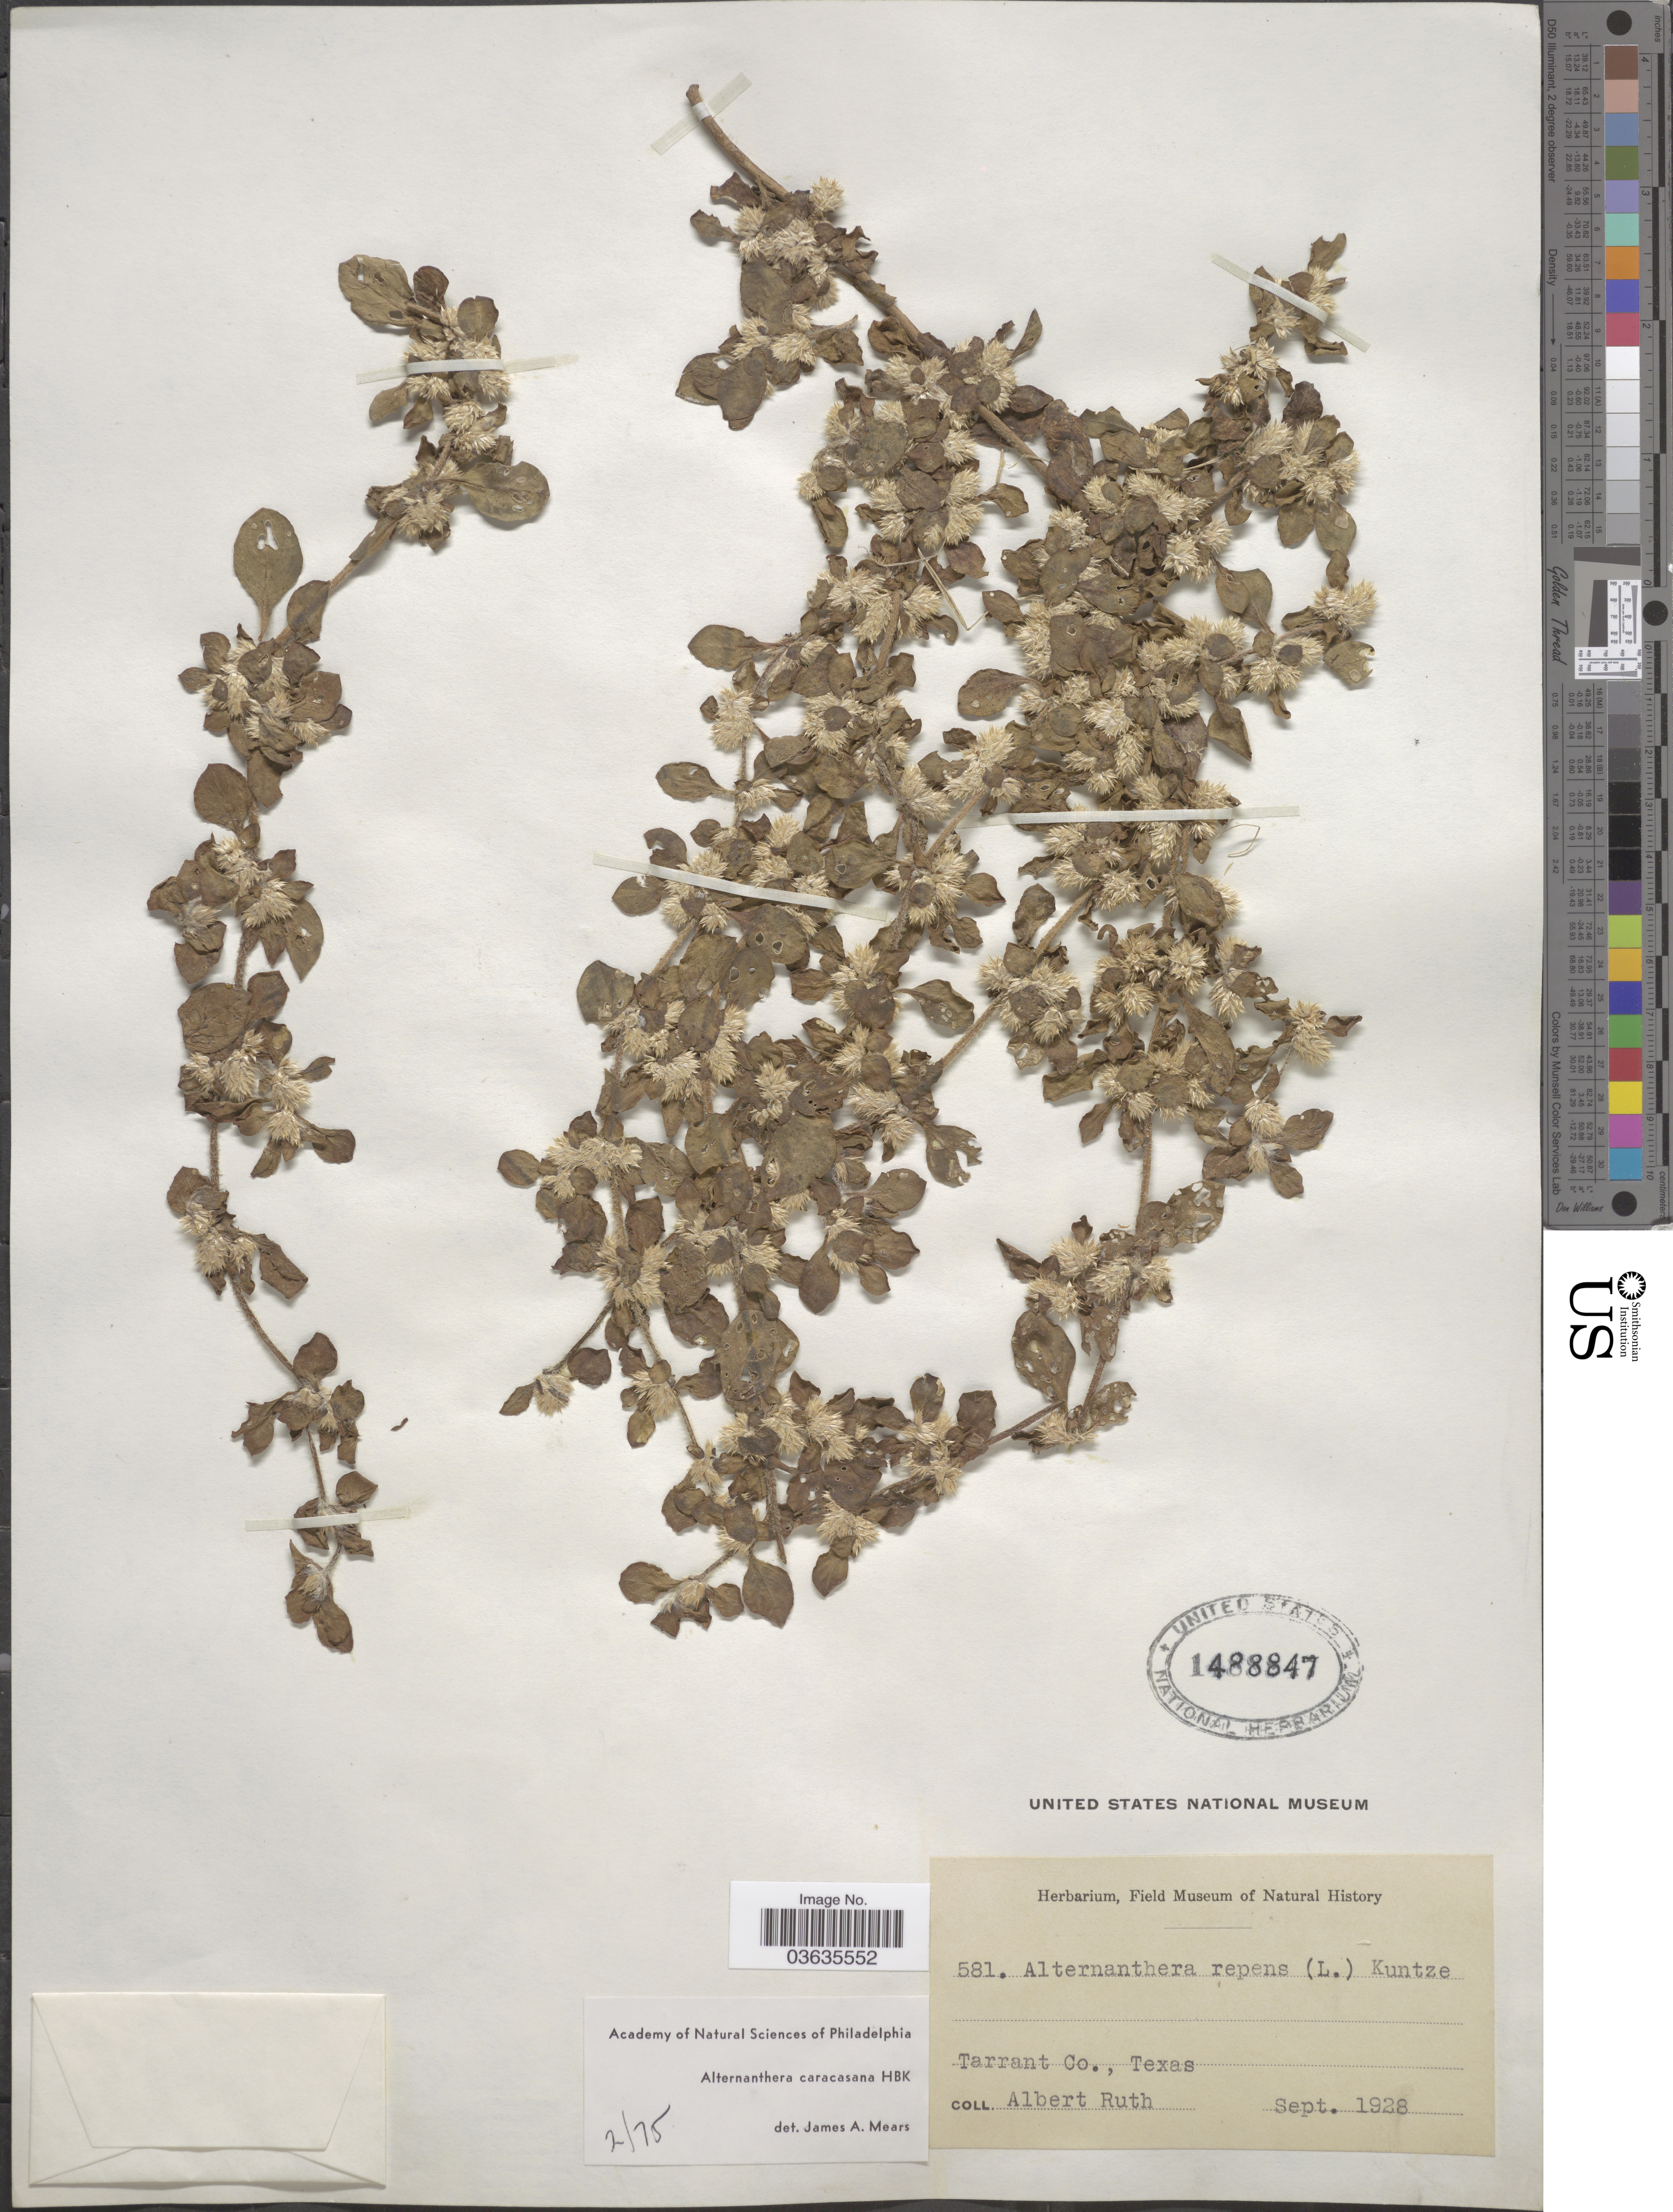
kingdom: Plantae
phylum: Tracheophyta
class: Magnoliopsida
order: Caryophyllales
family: Amaranthaceae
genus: Alternanthera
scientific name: Alternanthera caracasana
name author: Kunth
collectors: A. Ruth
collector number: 581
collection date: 1928-09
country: United States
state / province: Texas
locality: Tarrant Co.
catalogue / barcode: US 1488847